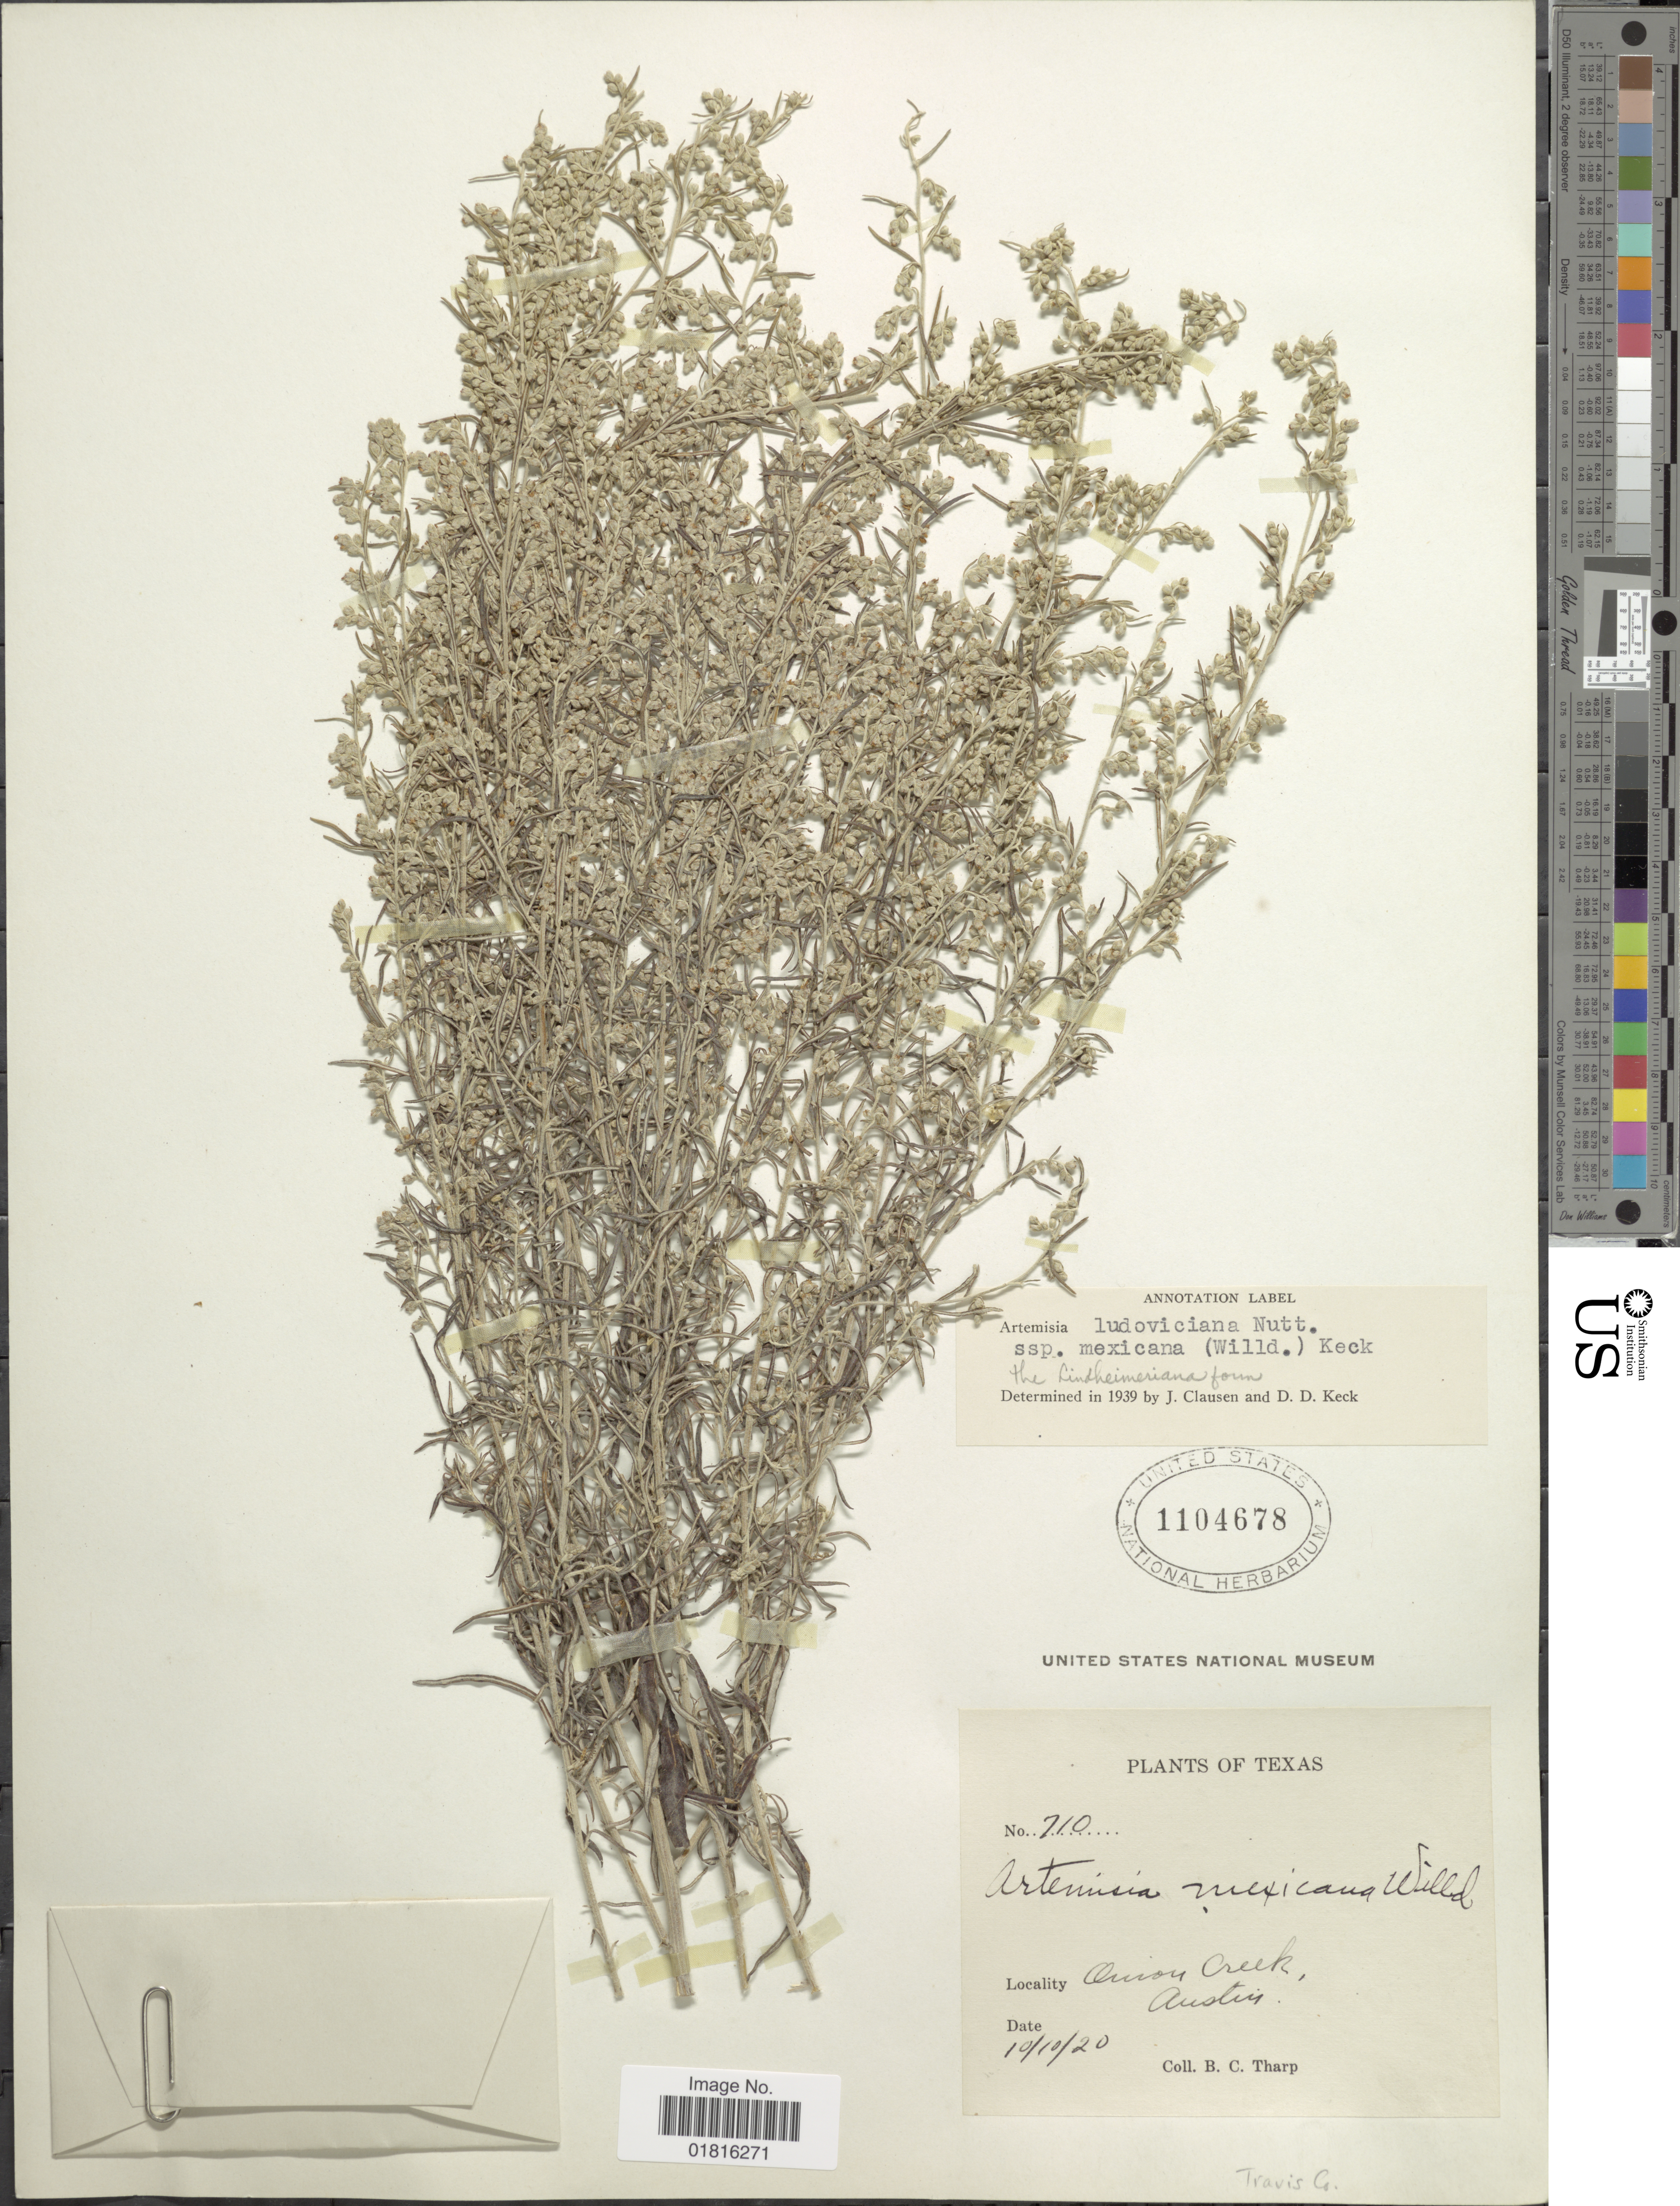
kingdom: Plantae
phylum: Tracheophyta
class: Magnoliopsida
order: Asterales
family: Asteraceae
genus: Artemisia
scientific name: Artemisia ludoviciana subsp. mexicana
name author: (Willd. ex Spreng.) D.D. Keck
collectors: B. C. Tharp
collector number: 710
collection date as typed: Transcribed d/m/y: 10/10/20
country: United States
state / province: Texas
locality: Onion Creek, Austin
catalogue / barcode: US 1104678